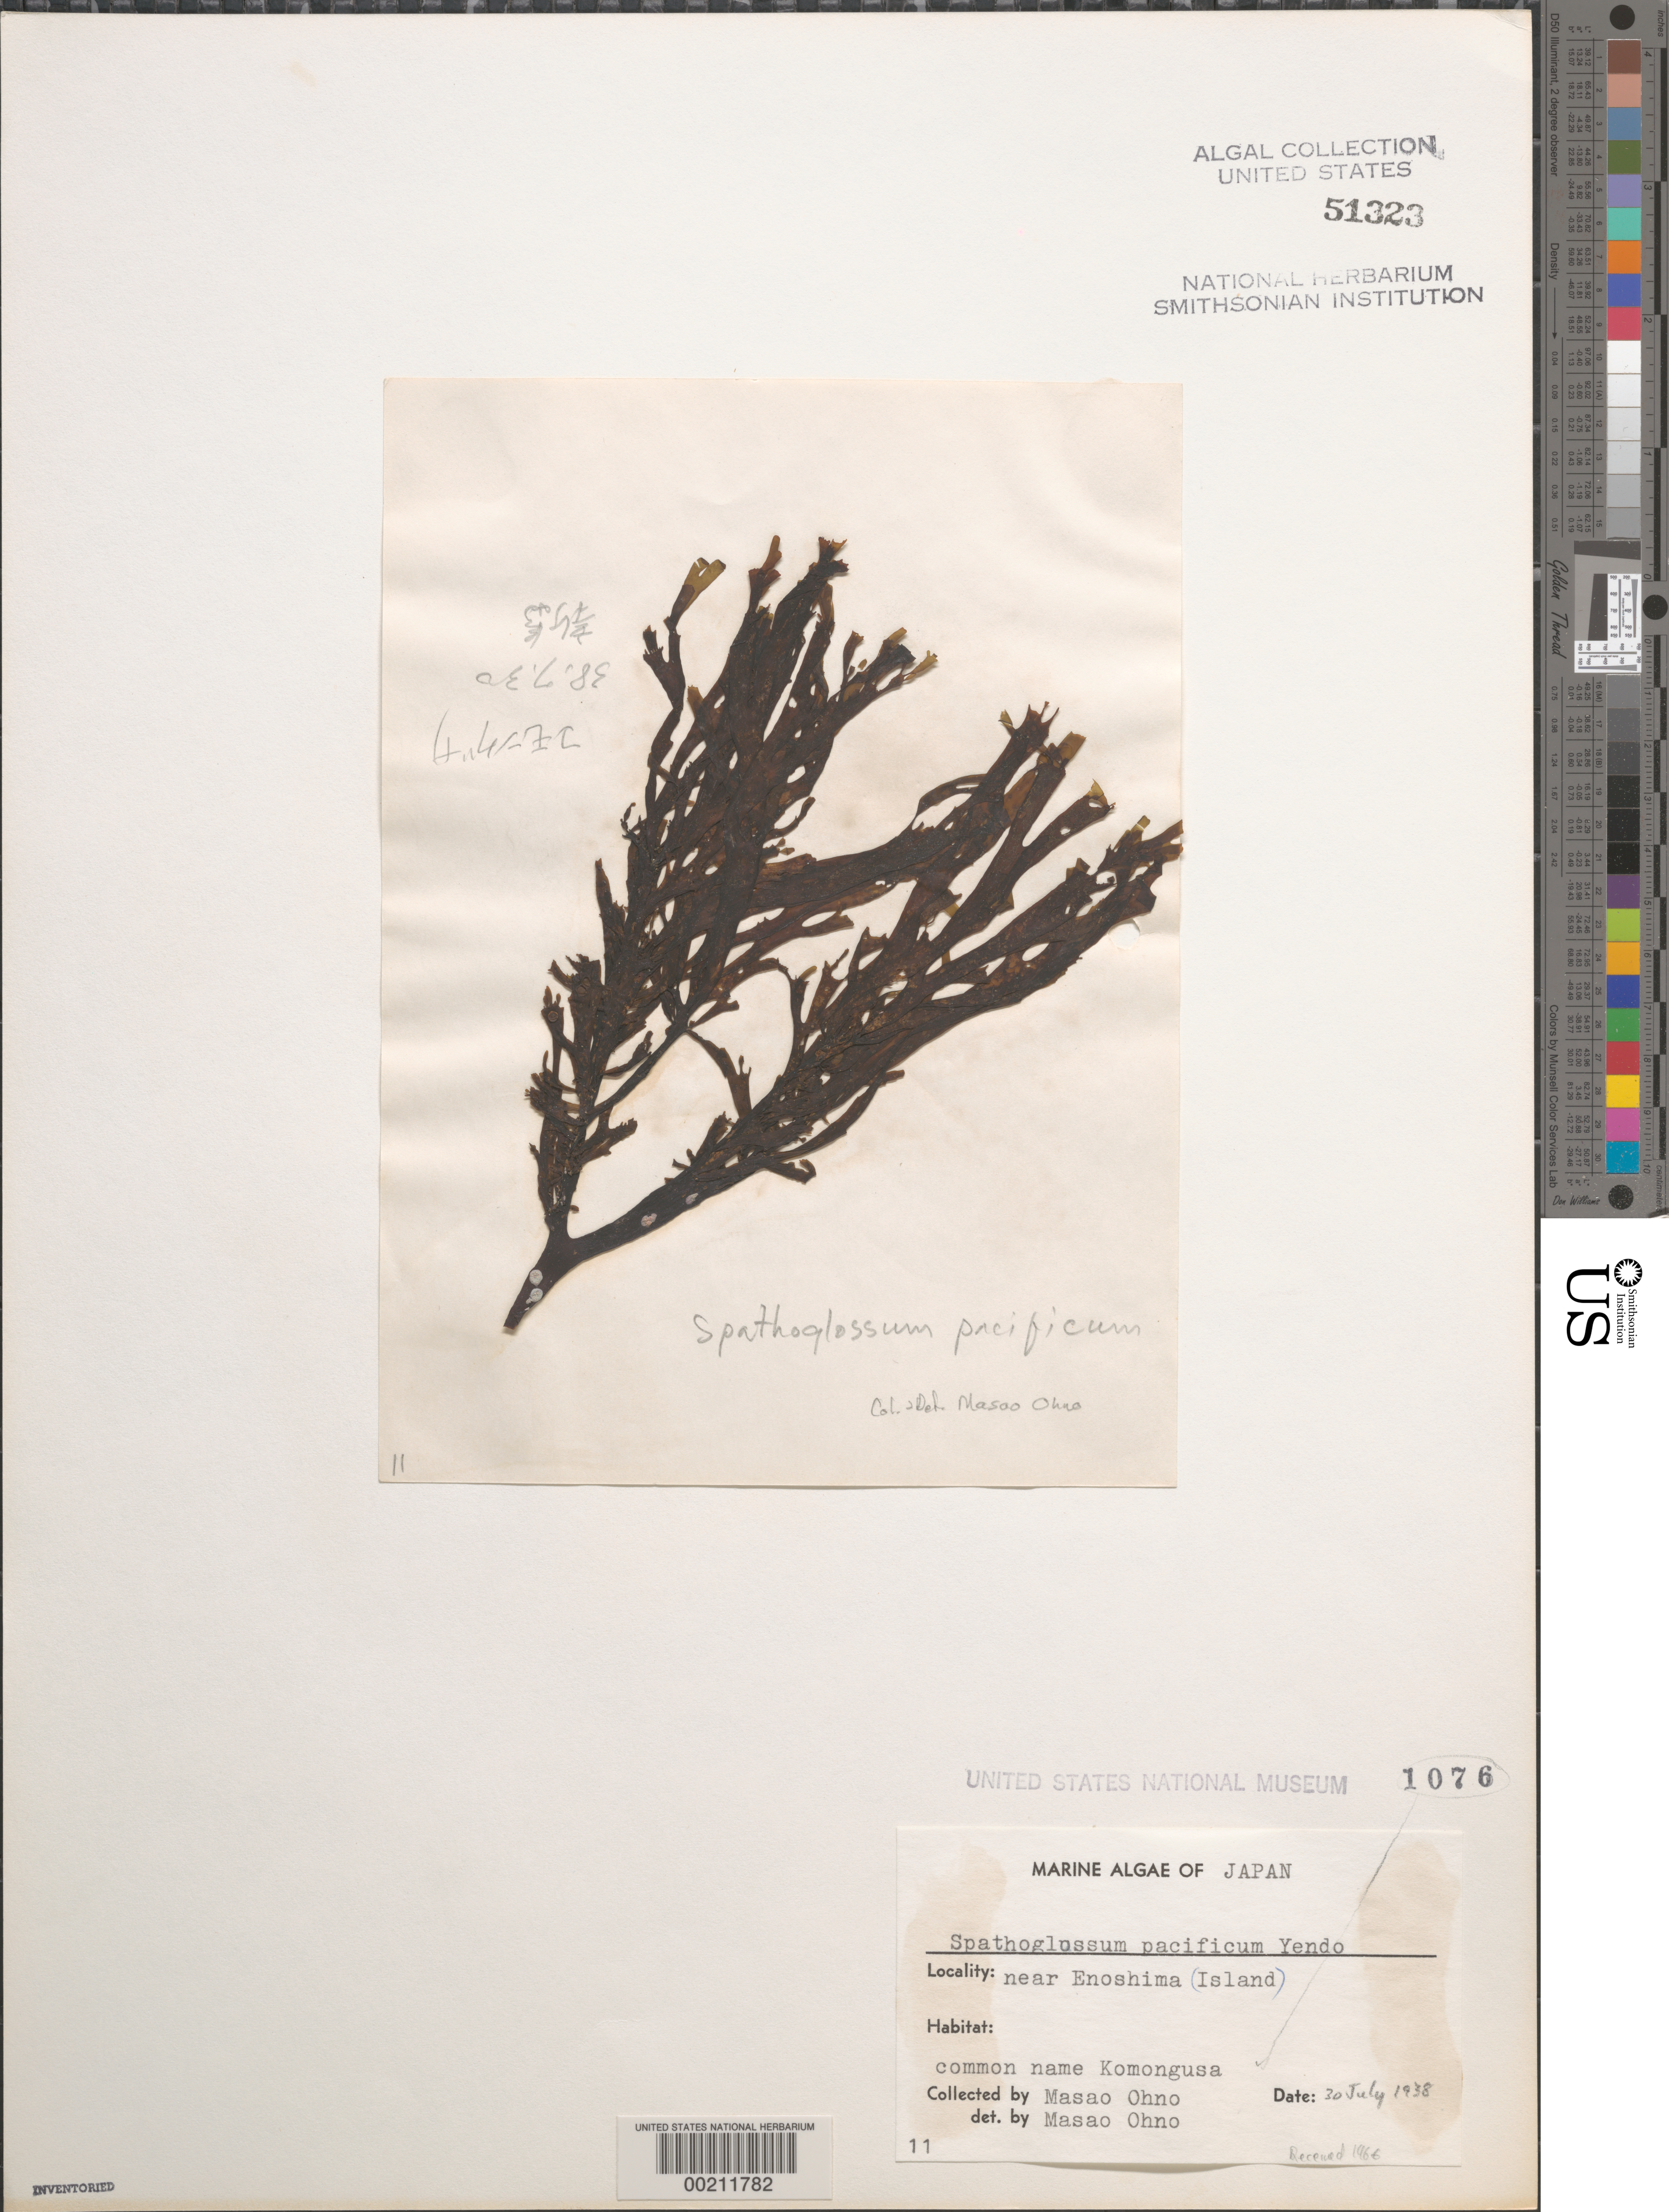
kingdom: Chromista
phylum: Ochrophyta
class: Phaeophyceae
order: Dictyotales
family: Dictyotaceae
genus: Dictyopteris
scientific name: Dictyopteris pacifica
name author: (Yendo) I.K. Hwang et al.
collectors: M. Ohno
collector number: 1076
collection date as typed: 30 Jul 1938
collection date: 1938-07-30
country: Japan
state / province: Kanagawa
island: Honshu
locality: Near Enoshima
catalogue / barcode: US 51323